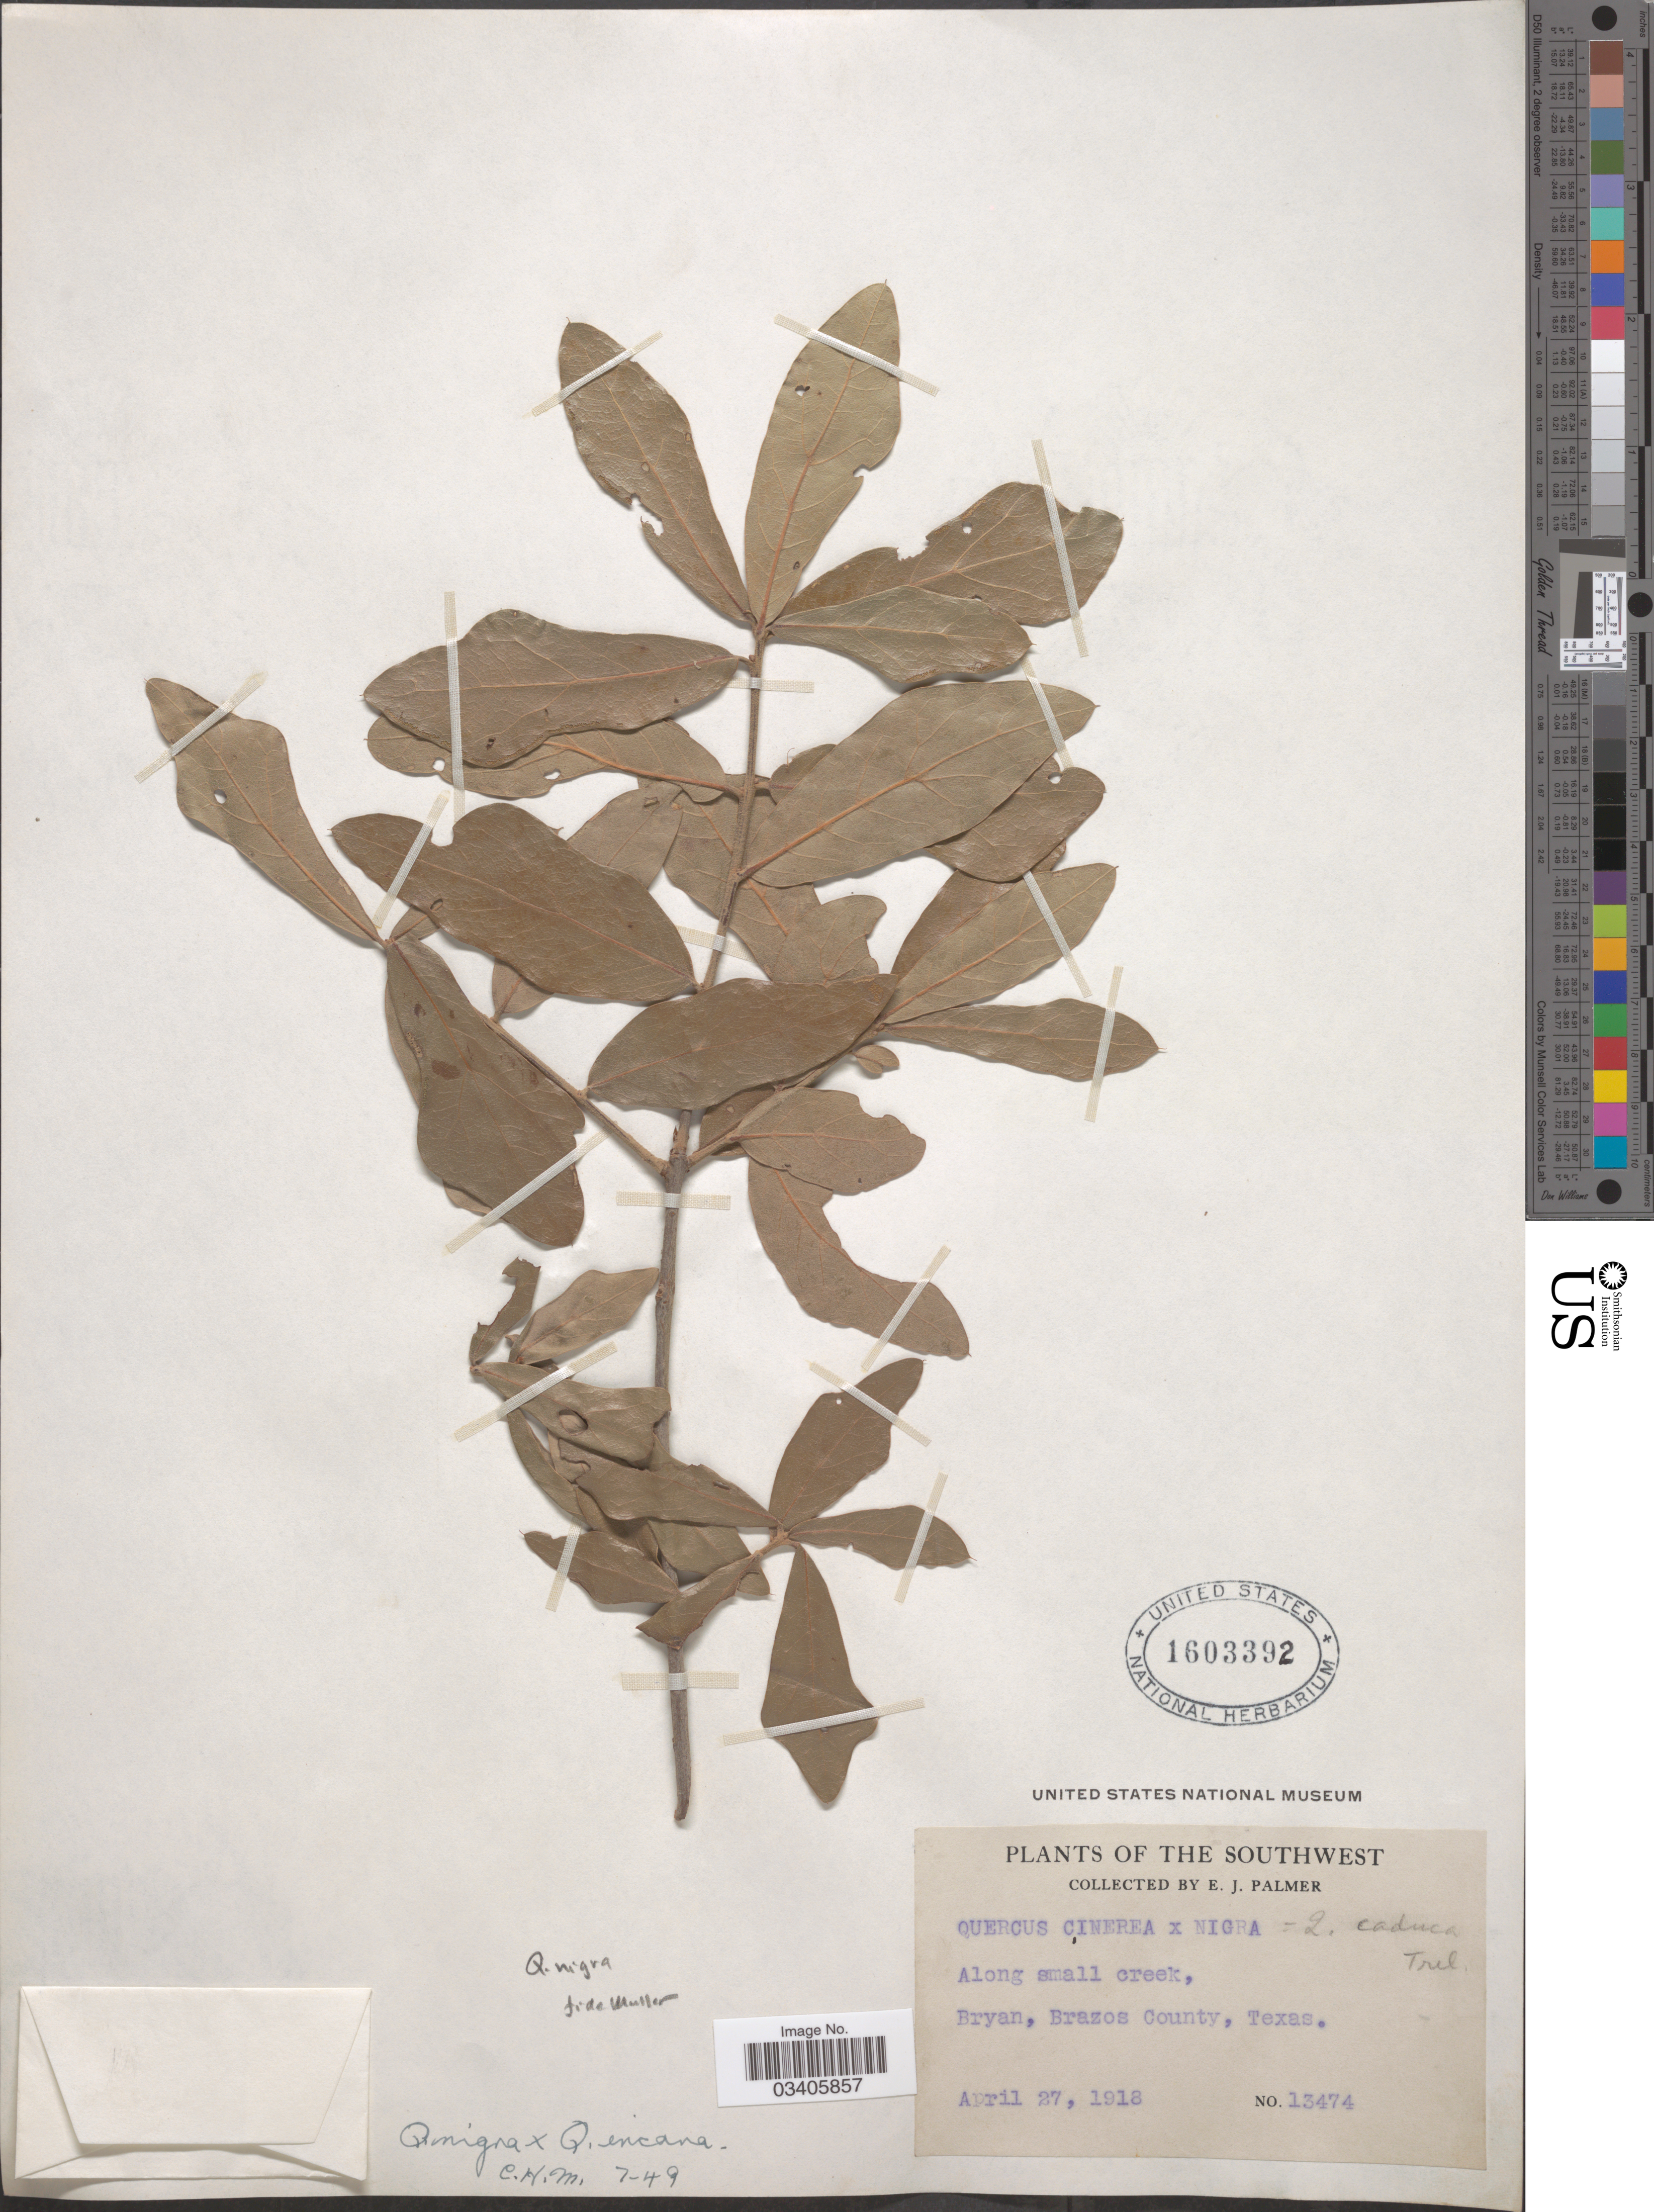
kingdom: Plantae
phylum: Tracheophyta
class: Magnoliopsida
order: Fagales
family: Fagaceae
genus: Quercus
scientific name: Quercus incana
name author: W. Bartram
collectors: E. J. Palmer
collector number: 13474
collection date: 1918-04-27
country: United States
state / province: Texas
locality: The Southwest. Along small creek, Bryan, Brazos County.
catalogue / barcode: US 1603392